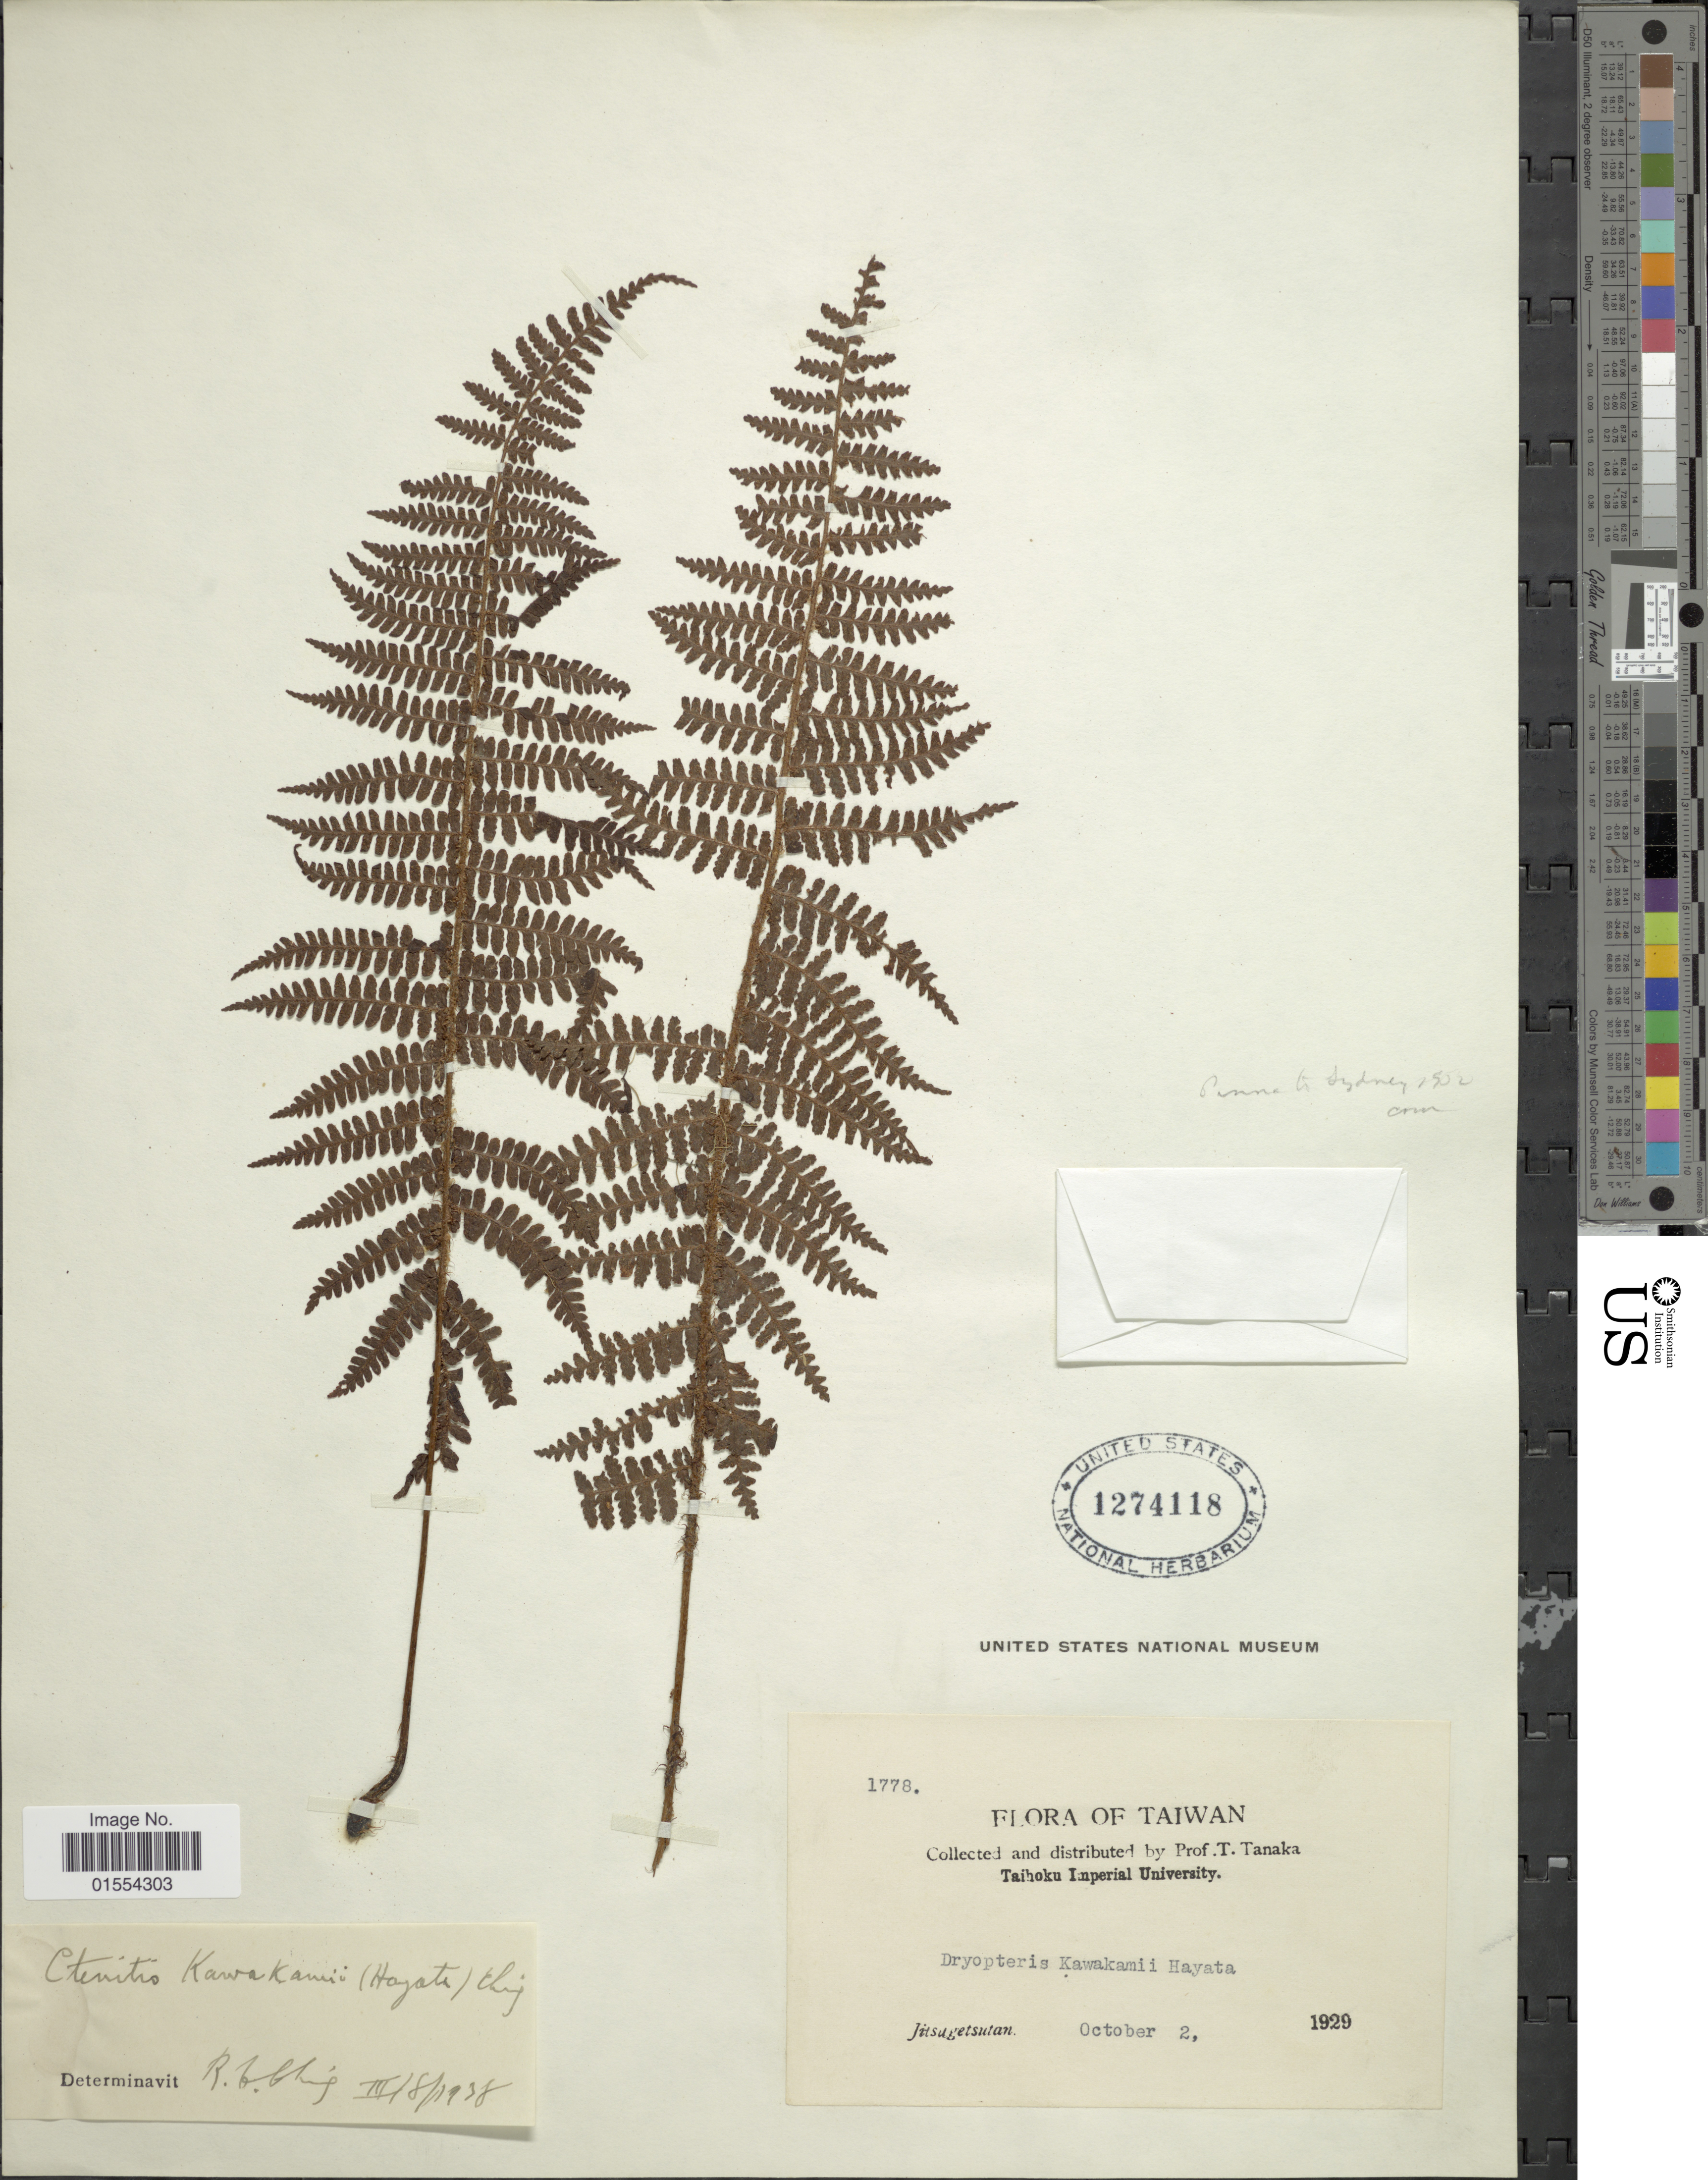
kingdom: Plantae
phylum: Tracheophyta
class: Polypodiopsida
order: Polypodiales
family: Dryopteridaceae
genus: Dryopteris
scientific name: Dryopteris kawakamii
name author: Hayata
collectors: T. Tanaka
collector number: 1778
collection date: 1929-10-02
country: Taiwan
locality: Jitsugetsutan.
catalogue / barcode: US 1274118